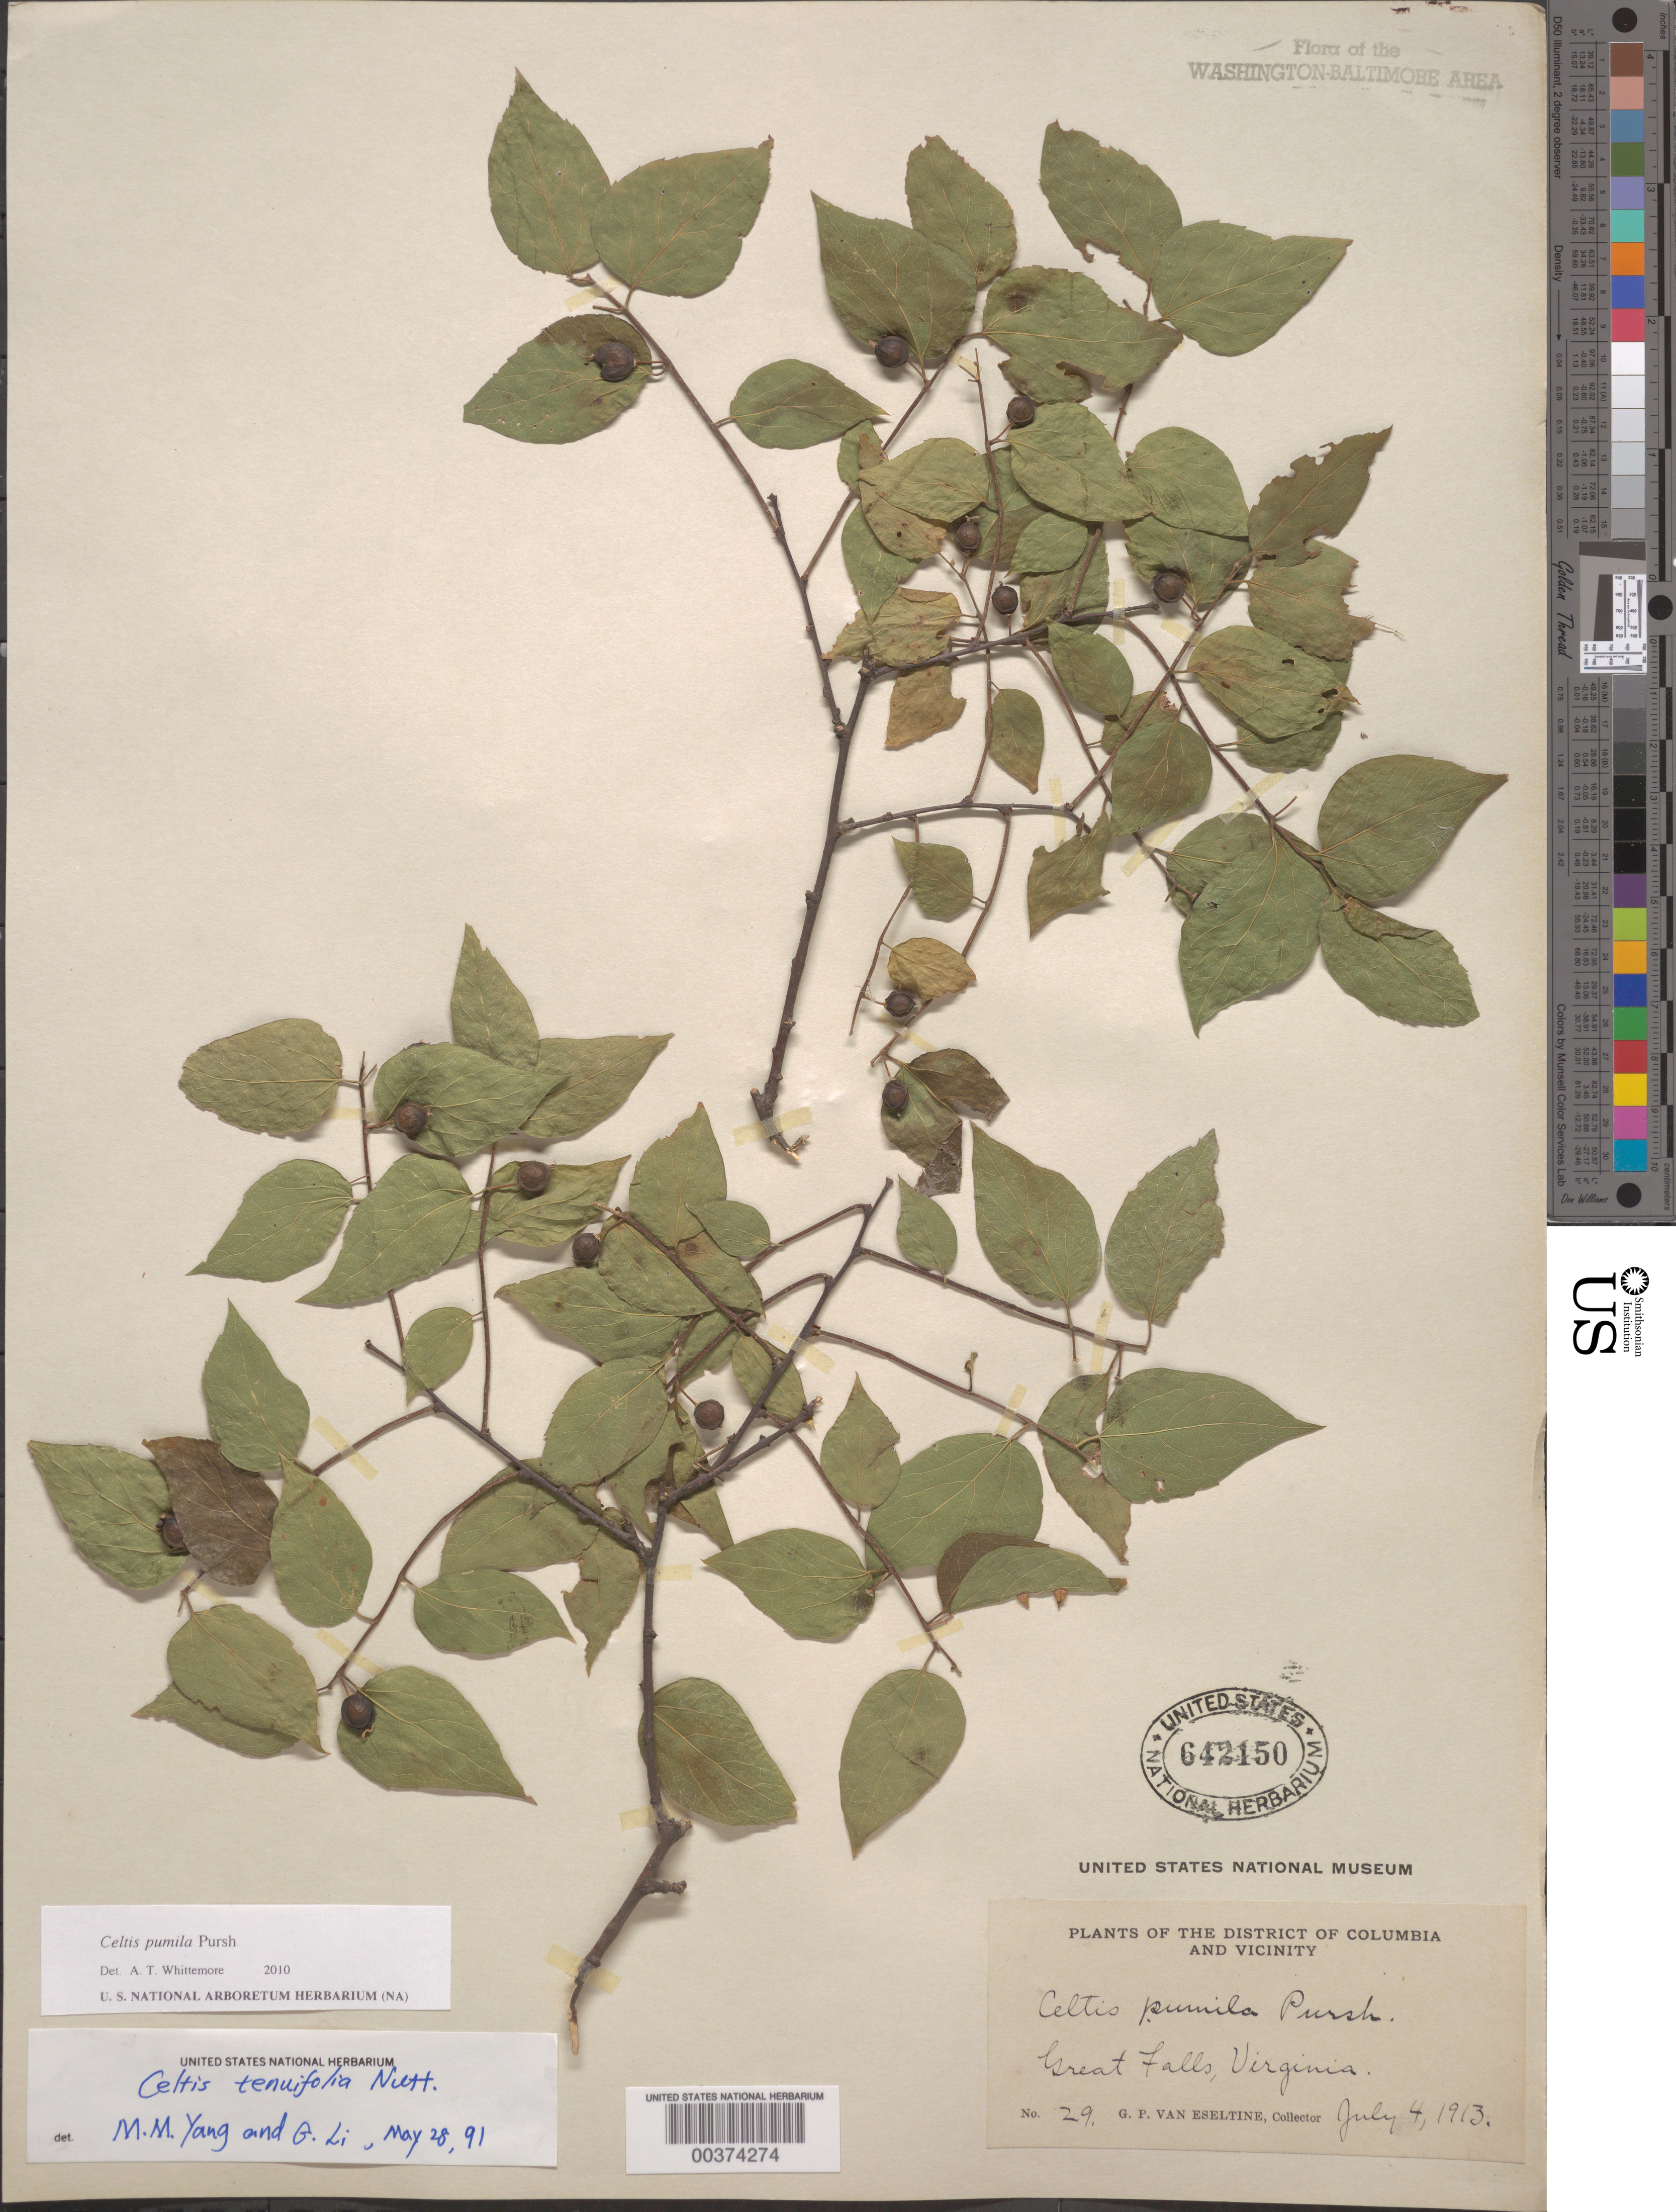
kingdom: Plantae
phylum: Tracheophyta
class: Magnoliopsida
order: Rosales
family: Cannabaceae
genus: Celtis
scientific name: Celtis pumila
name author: Pursh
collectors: G. P. Van Eseltine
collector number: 29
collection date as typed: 04 Jul 1913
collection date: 1913-07-04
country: United States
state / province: Virginia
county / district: Fairfax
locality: Great Falls C. and O. Canal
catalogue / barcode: US 642150